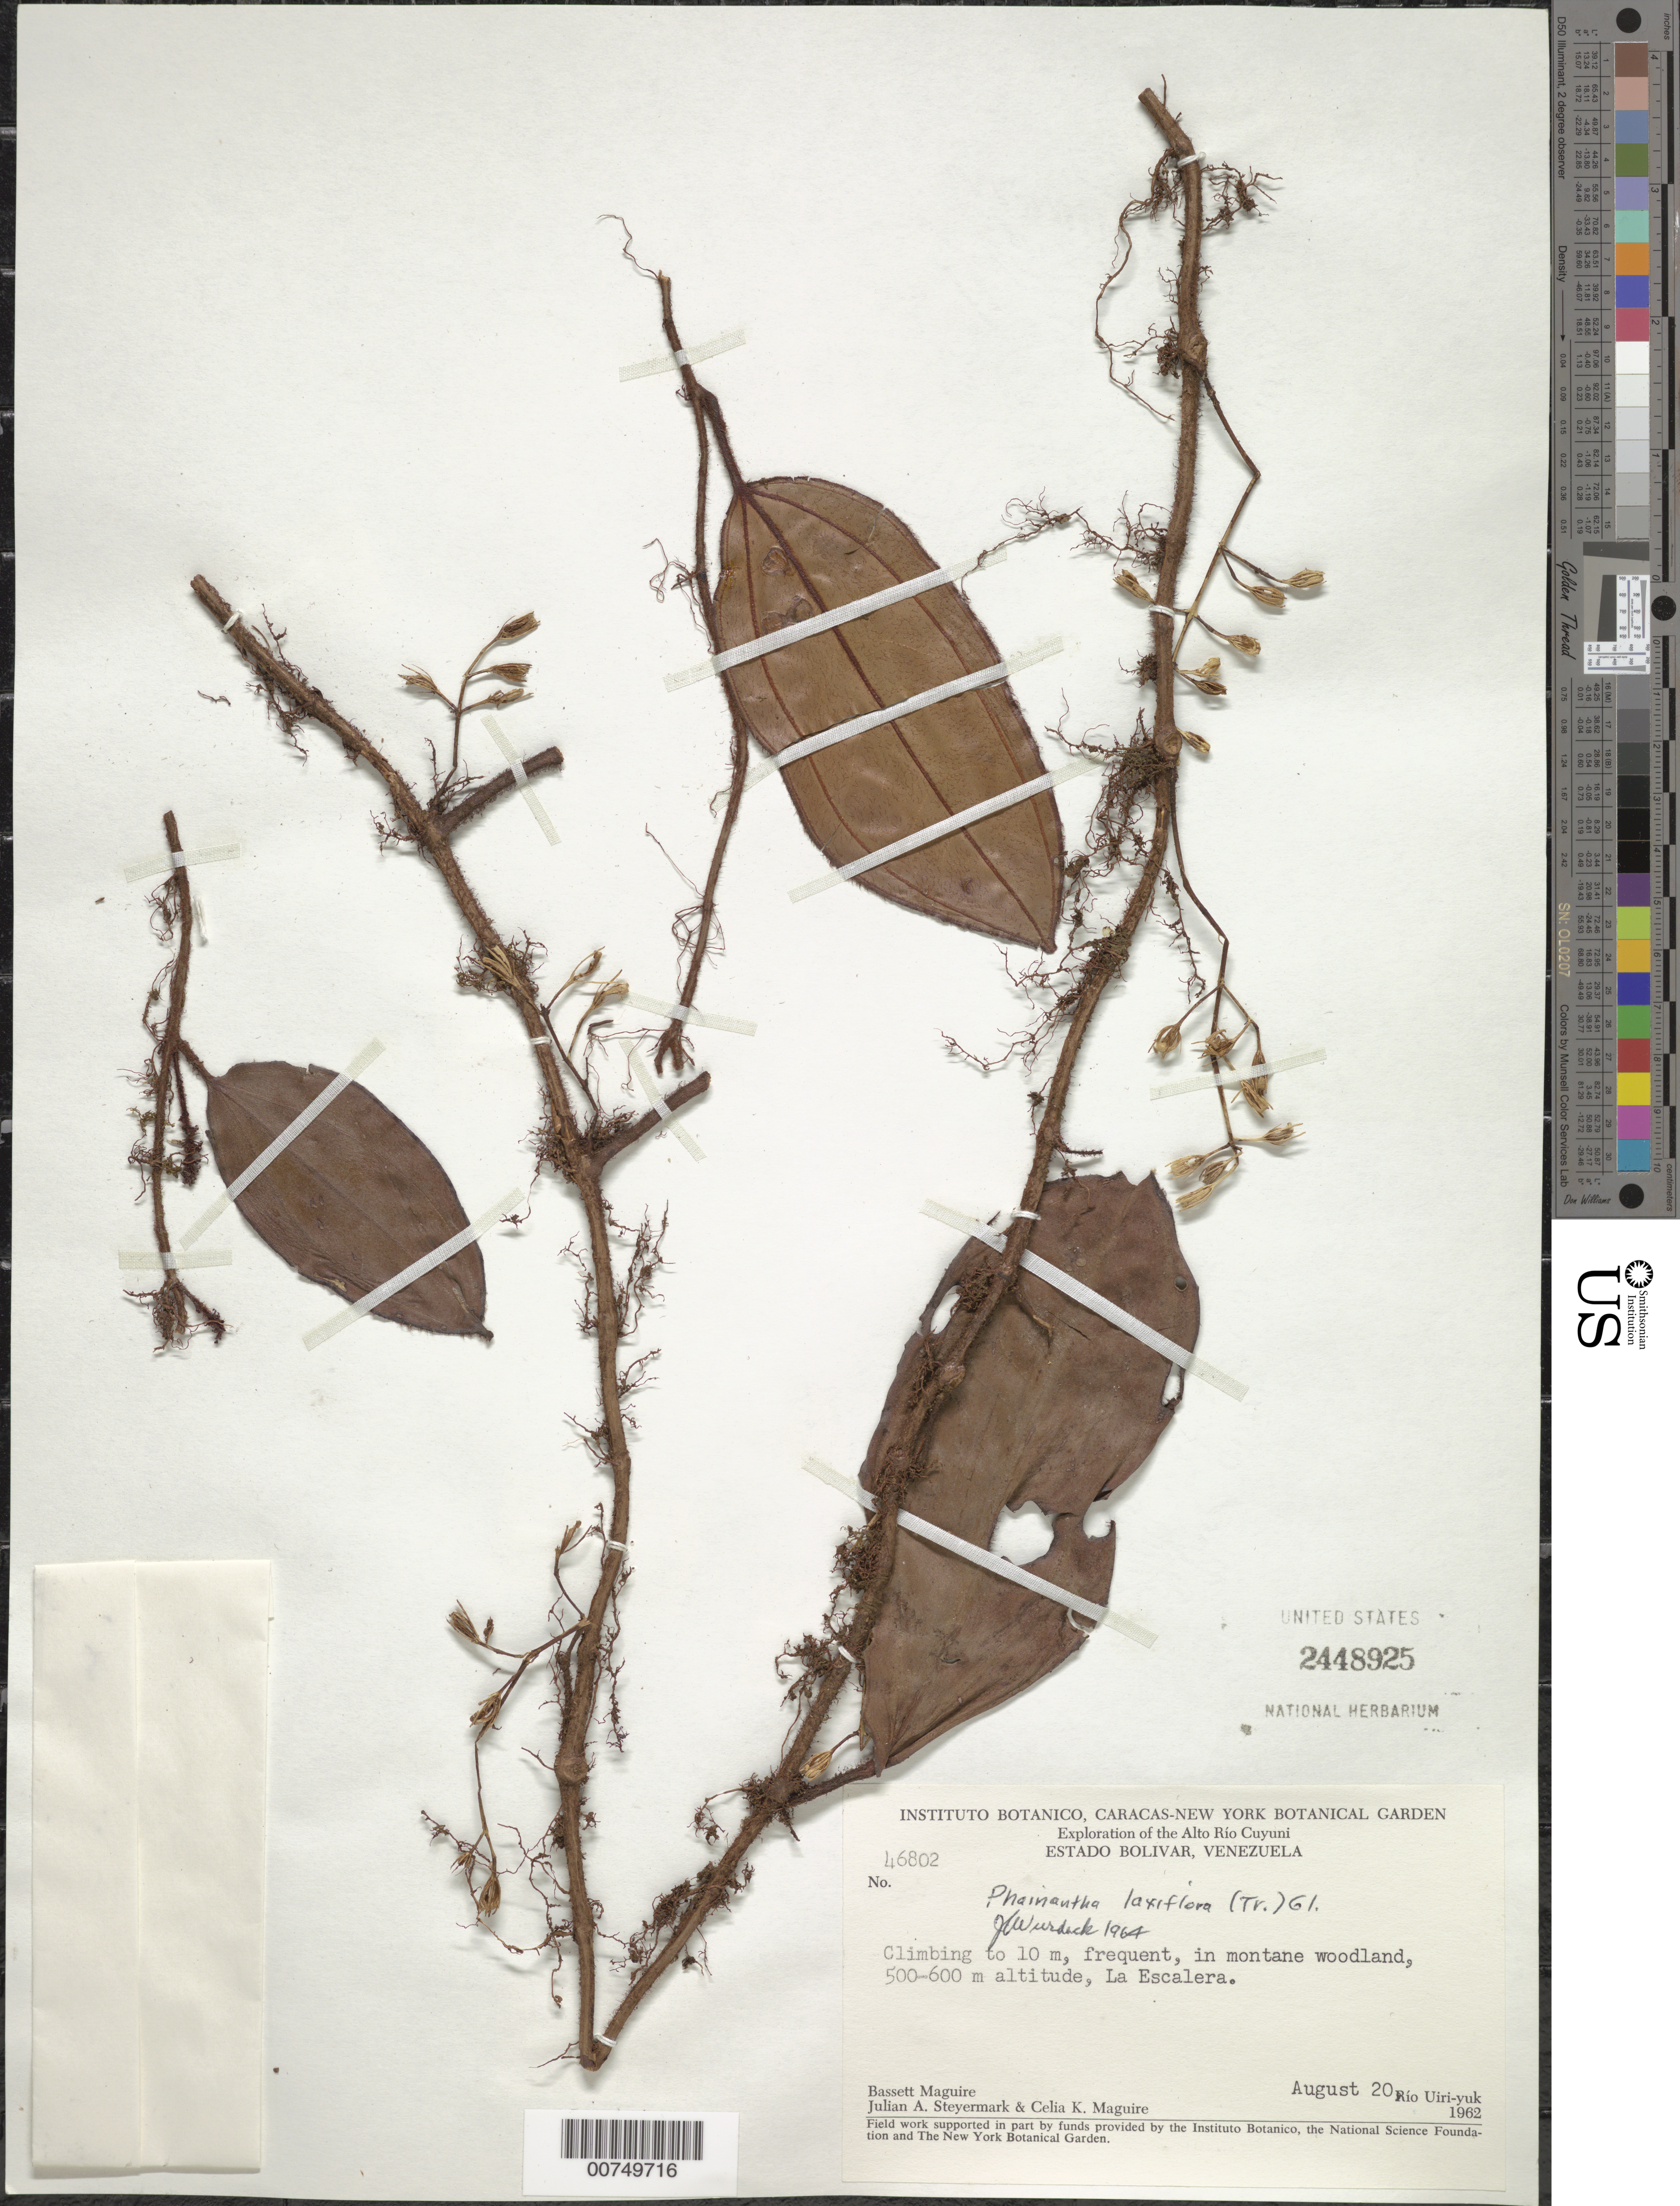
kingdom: Plantae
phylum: Tracheophyta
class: Magnoliopsida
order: Myrtales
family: Melastomataceae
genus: Phainantha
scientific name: Phainantha laxiflora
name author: (Triana) Gleason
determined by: Wurdack, John J., (US), US (UNITED STATES)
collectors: B. Maguire, C. K. Maguire & J. Steyermark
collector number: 46802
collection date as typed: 20-Aug-62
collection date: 1962-08-20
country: Venezuela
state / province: Bolívar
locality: Alto Río Cuyuni, Río Uiri-yuk, La Escalera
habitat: Montane woodland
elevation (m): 500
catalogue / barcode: US 2448925